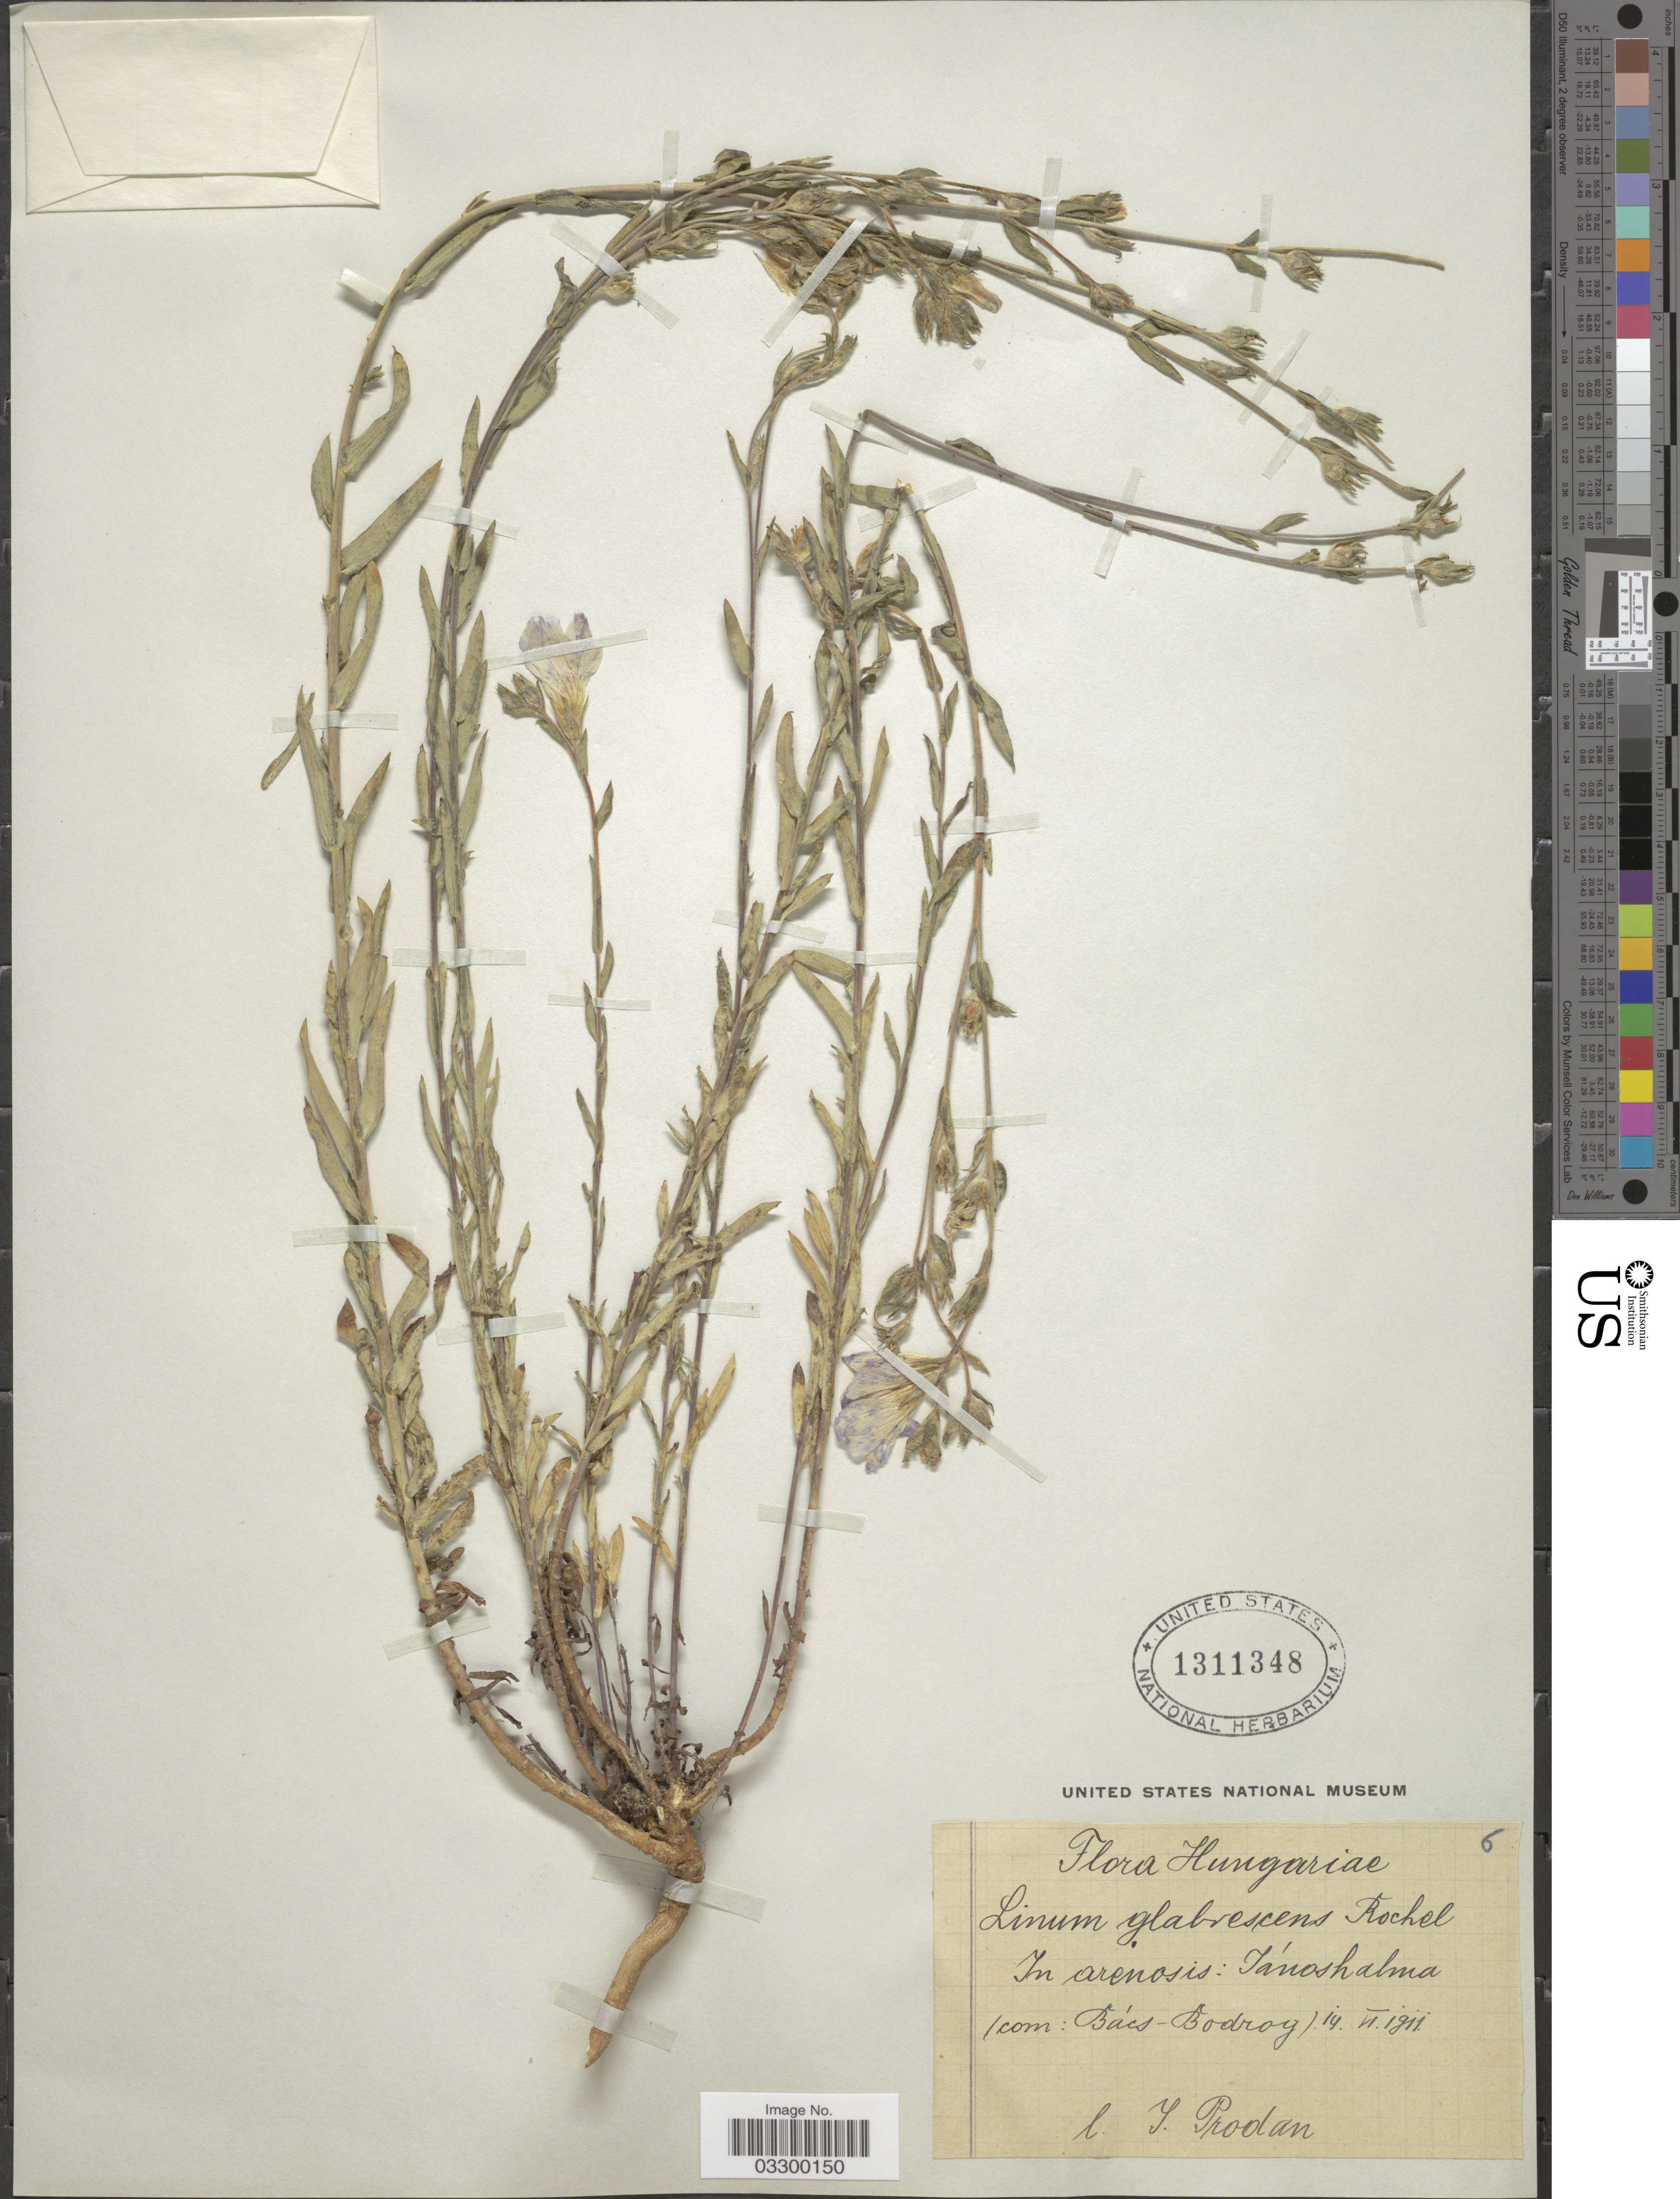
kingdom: Plantae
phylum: Tracheophyta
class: Magnoliopsida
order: Malpighiales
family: Linaceae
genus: Linum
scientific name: Linum glabrescens Rochel, ined.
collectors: J. Prodan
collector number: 6?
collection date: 1911-06-14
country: Hungary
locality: In arenosis: Jánoshalma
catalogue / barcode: US 1311348